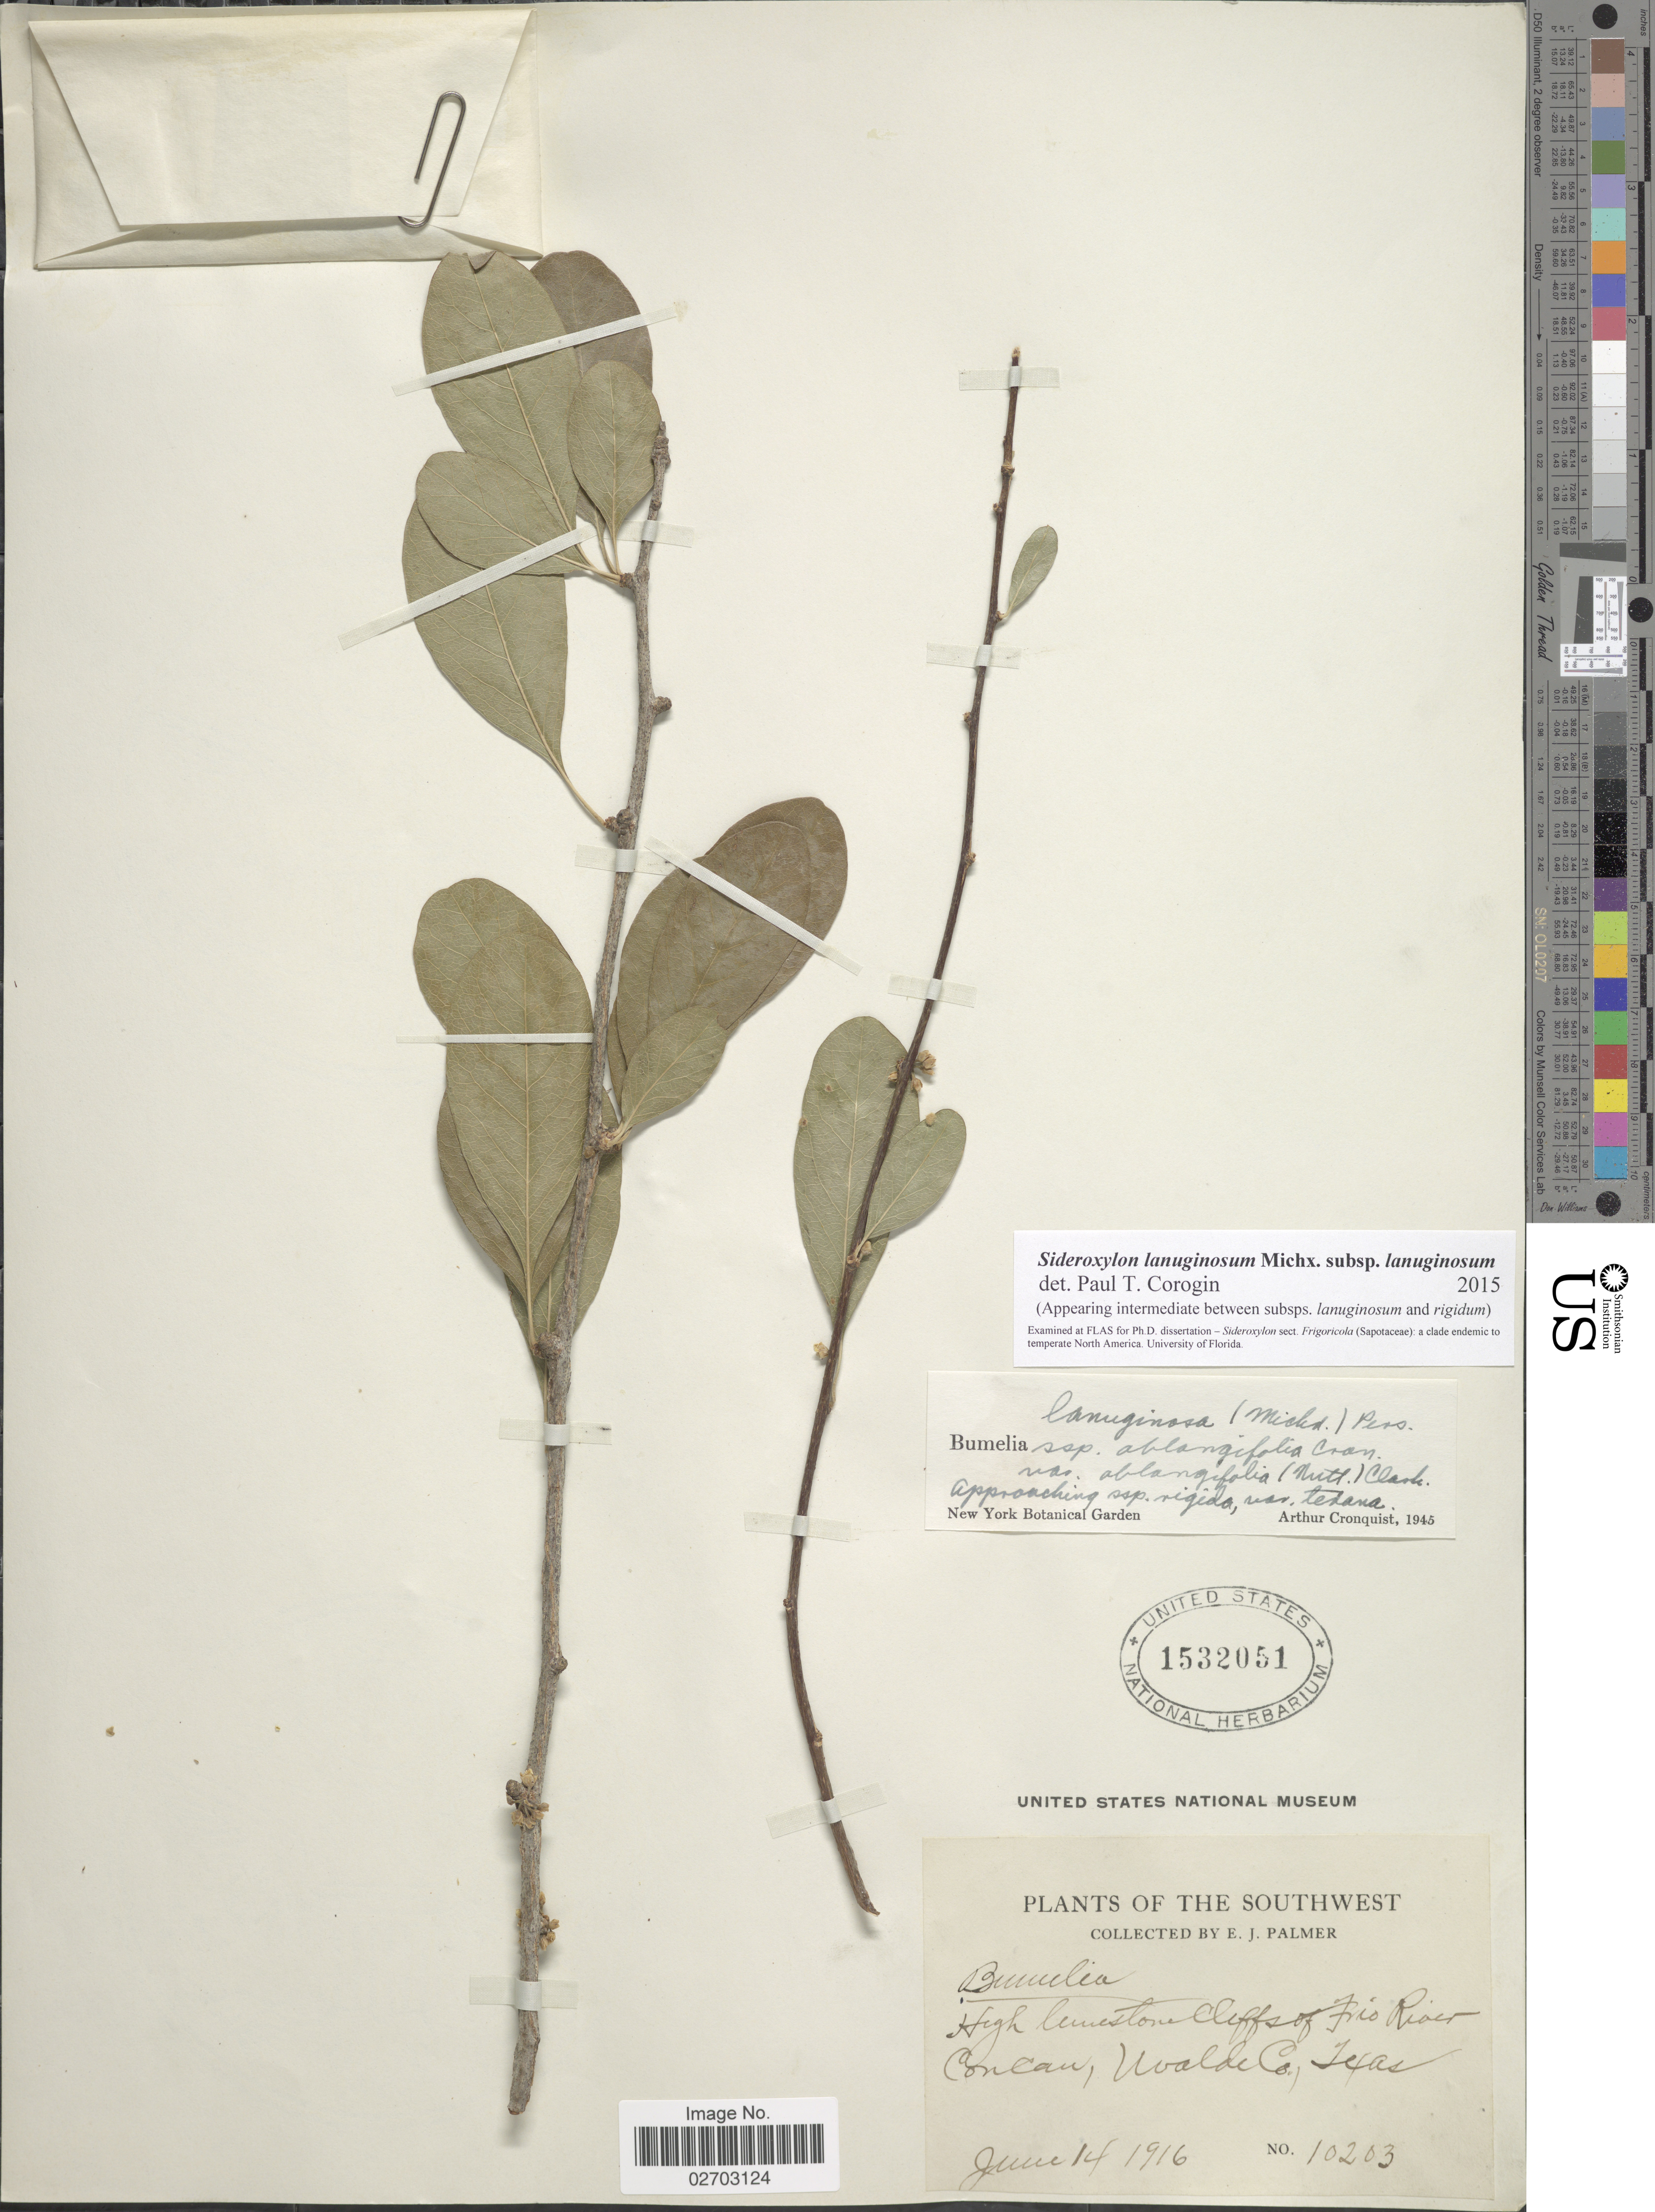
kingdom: Plantae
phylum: Tracheophyta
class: Magnoliopsida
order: Ericales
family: Sapotaceae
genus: Sideroxylon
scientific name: Sideroxylon lanuginosum subsp. lanuginosum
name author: Michx.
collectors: E. J. Palmer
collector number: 10203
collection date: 1916-06-14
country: United States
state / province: Texas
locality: Southwest, Concau, Uvalde Co.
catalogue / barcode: US 1532051